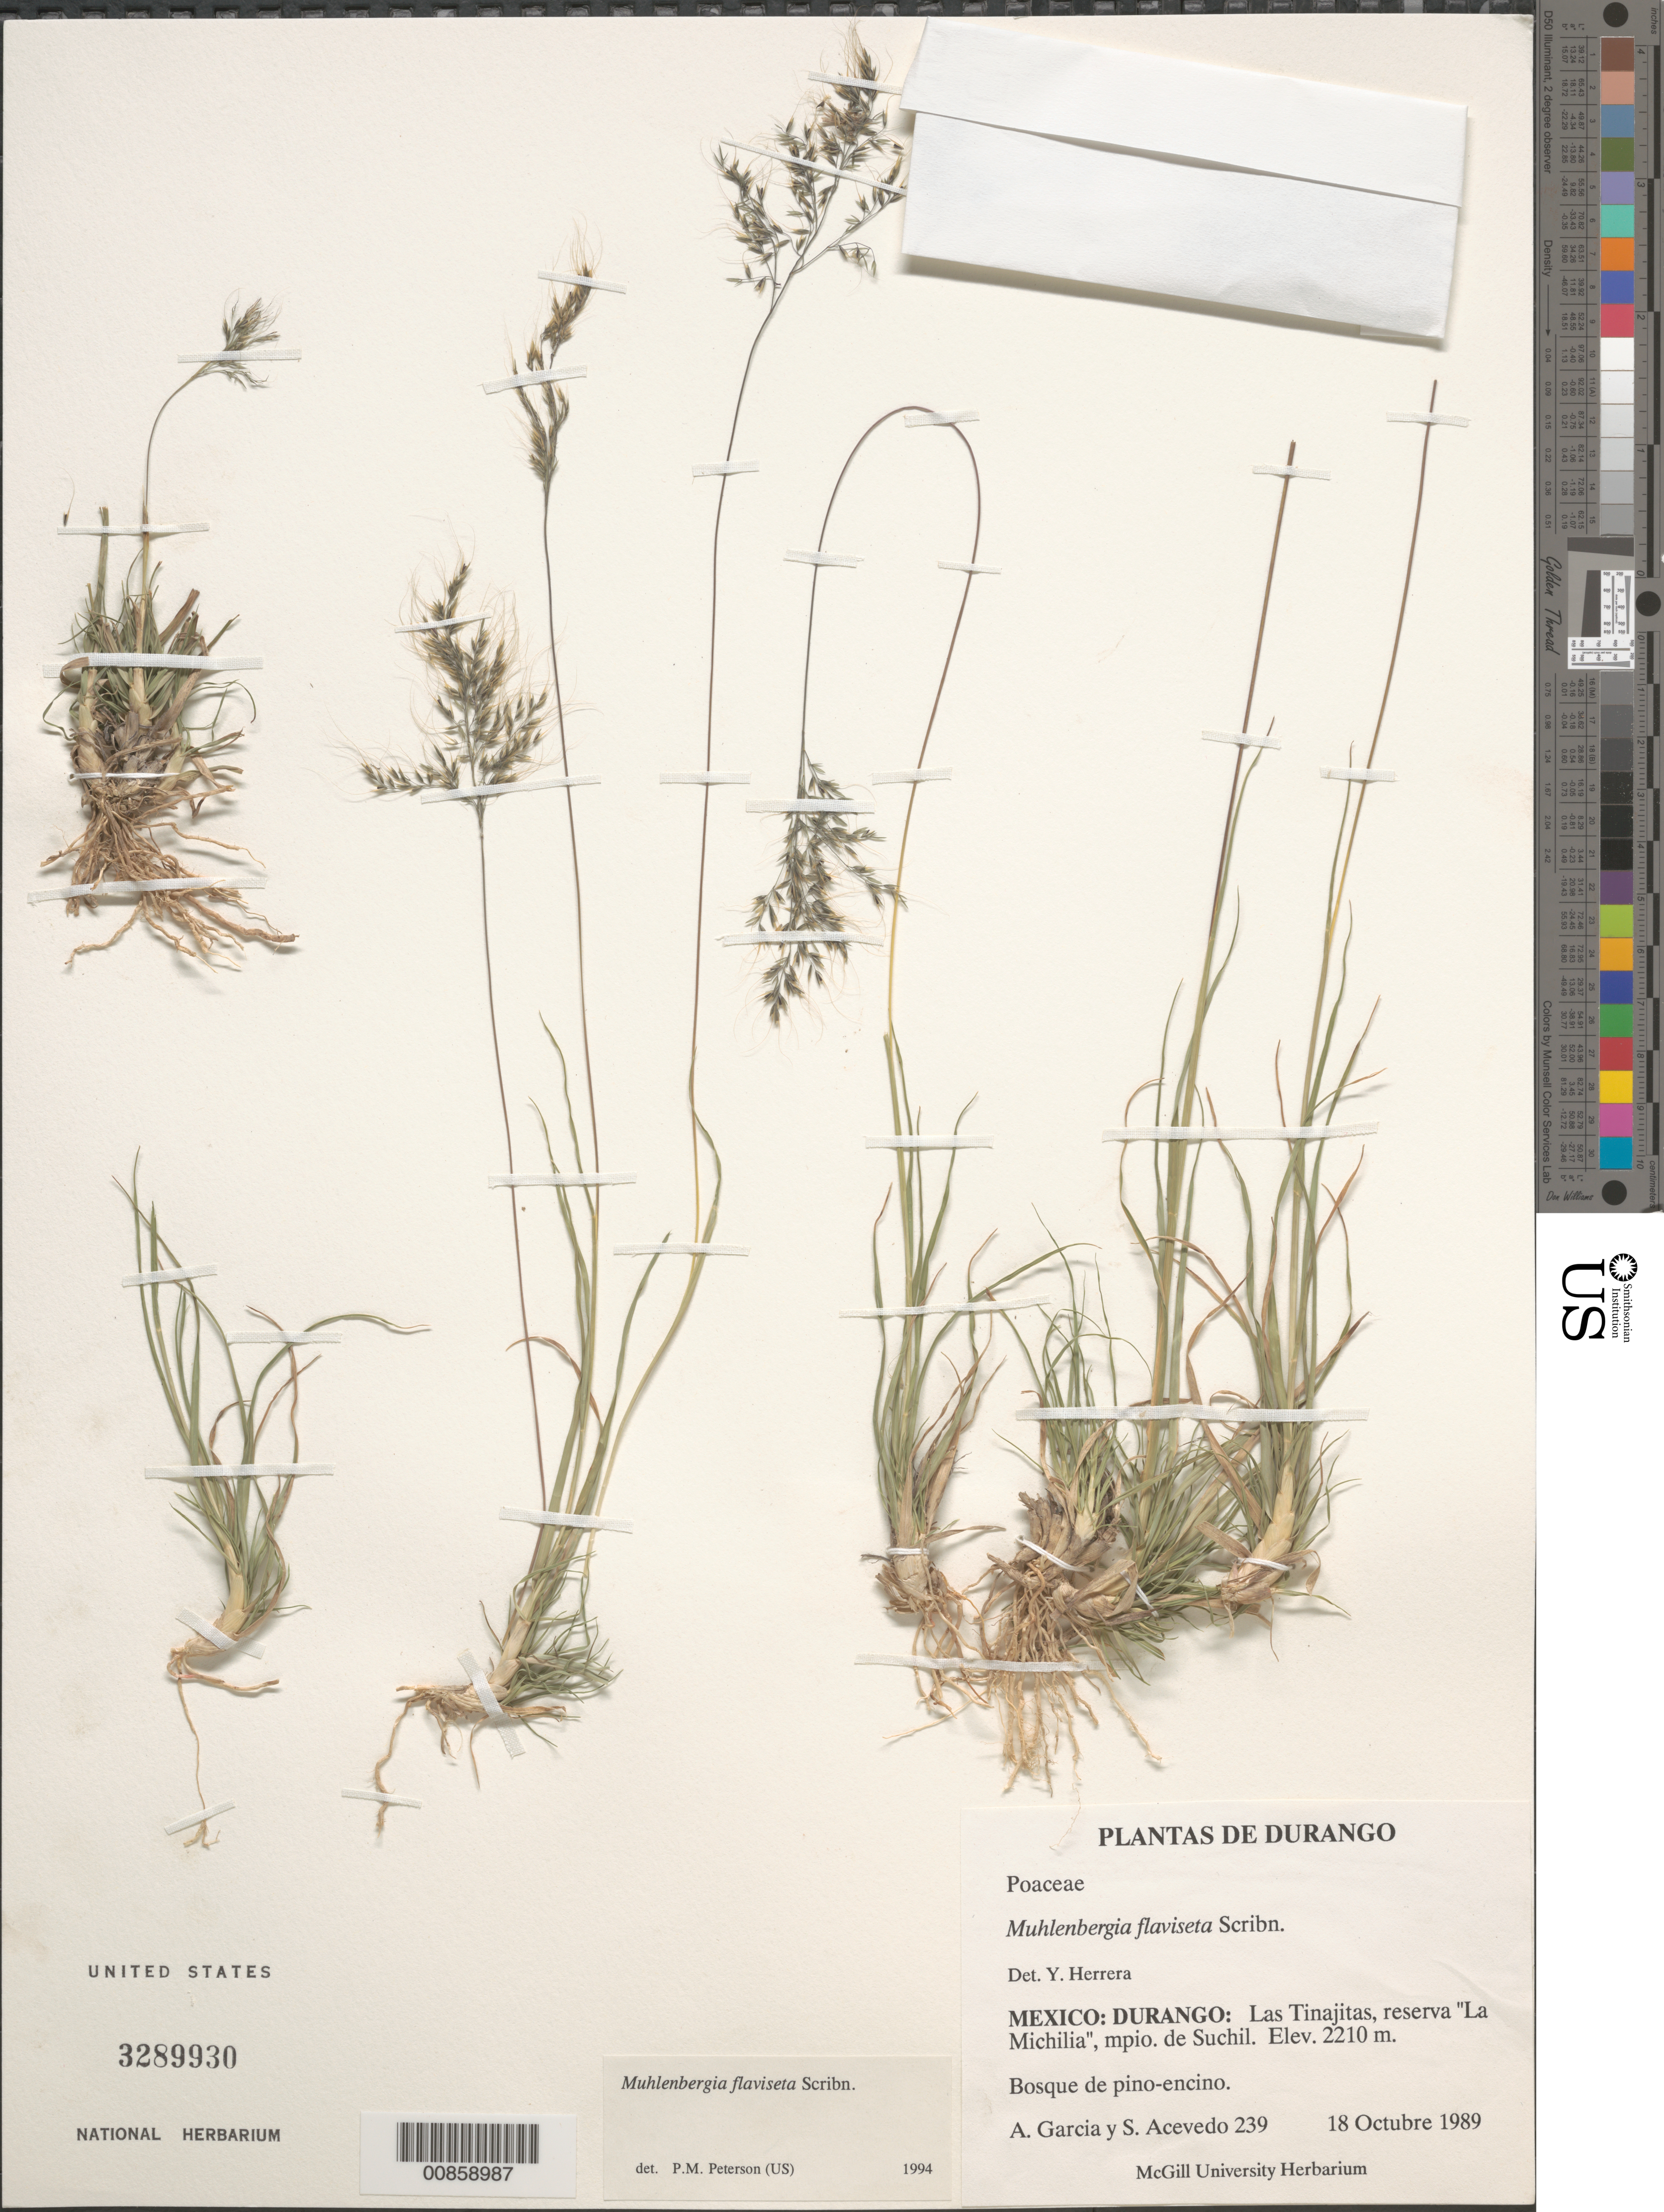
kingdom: Plantae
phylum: Tracheophyta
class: Liliopsida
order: Poales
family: Poaceae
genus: Muhlenbergia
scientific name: Muhlenbergia flaviseta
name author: Scribn.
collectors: A. Garcia & S. Acevedo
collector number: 239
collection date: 1989-10-18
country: Mexico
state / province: Durango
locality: Las Tinajitas, reserva "La Michilia", mpio. de Suchil.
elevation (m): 2210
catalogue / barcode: US 3289930